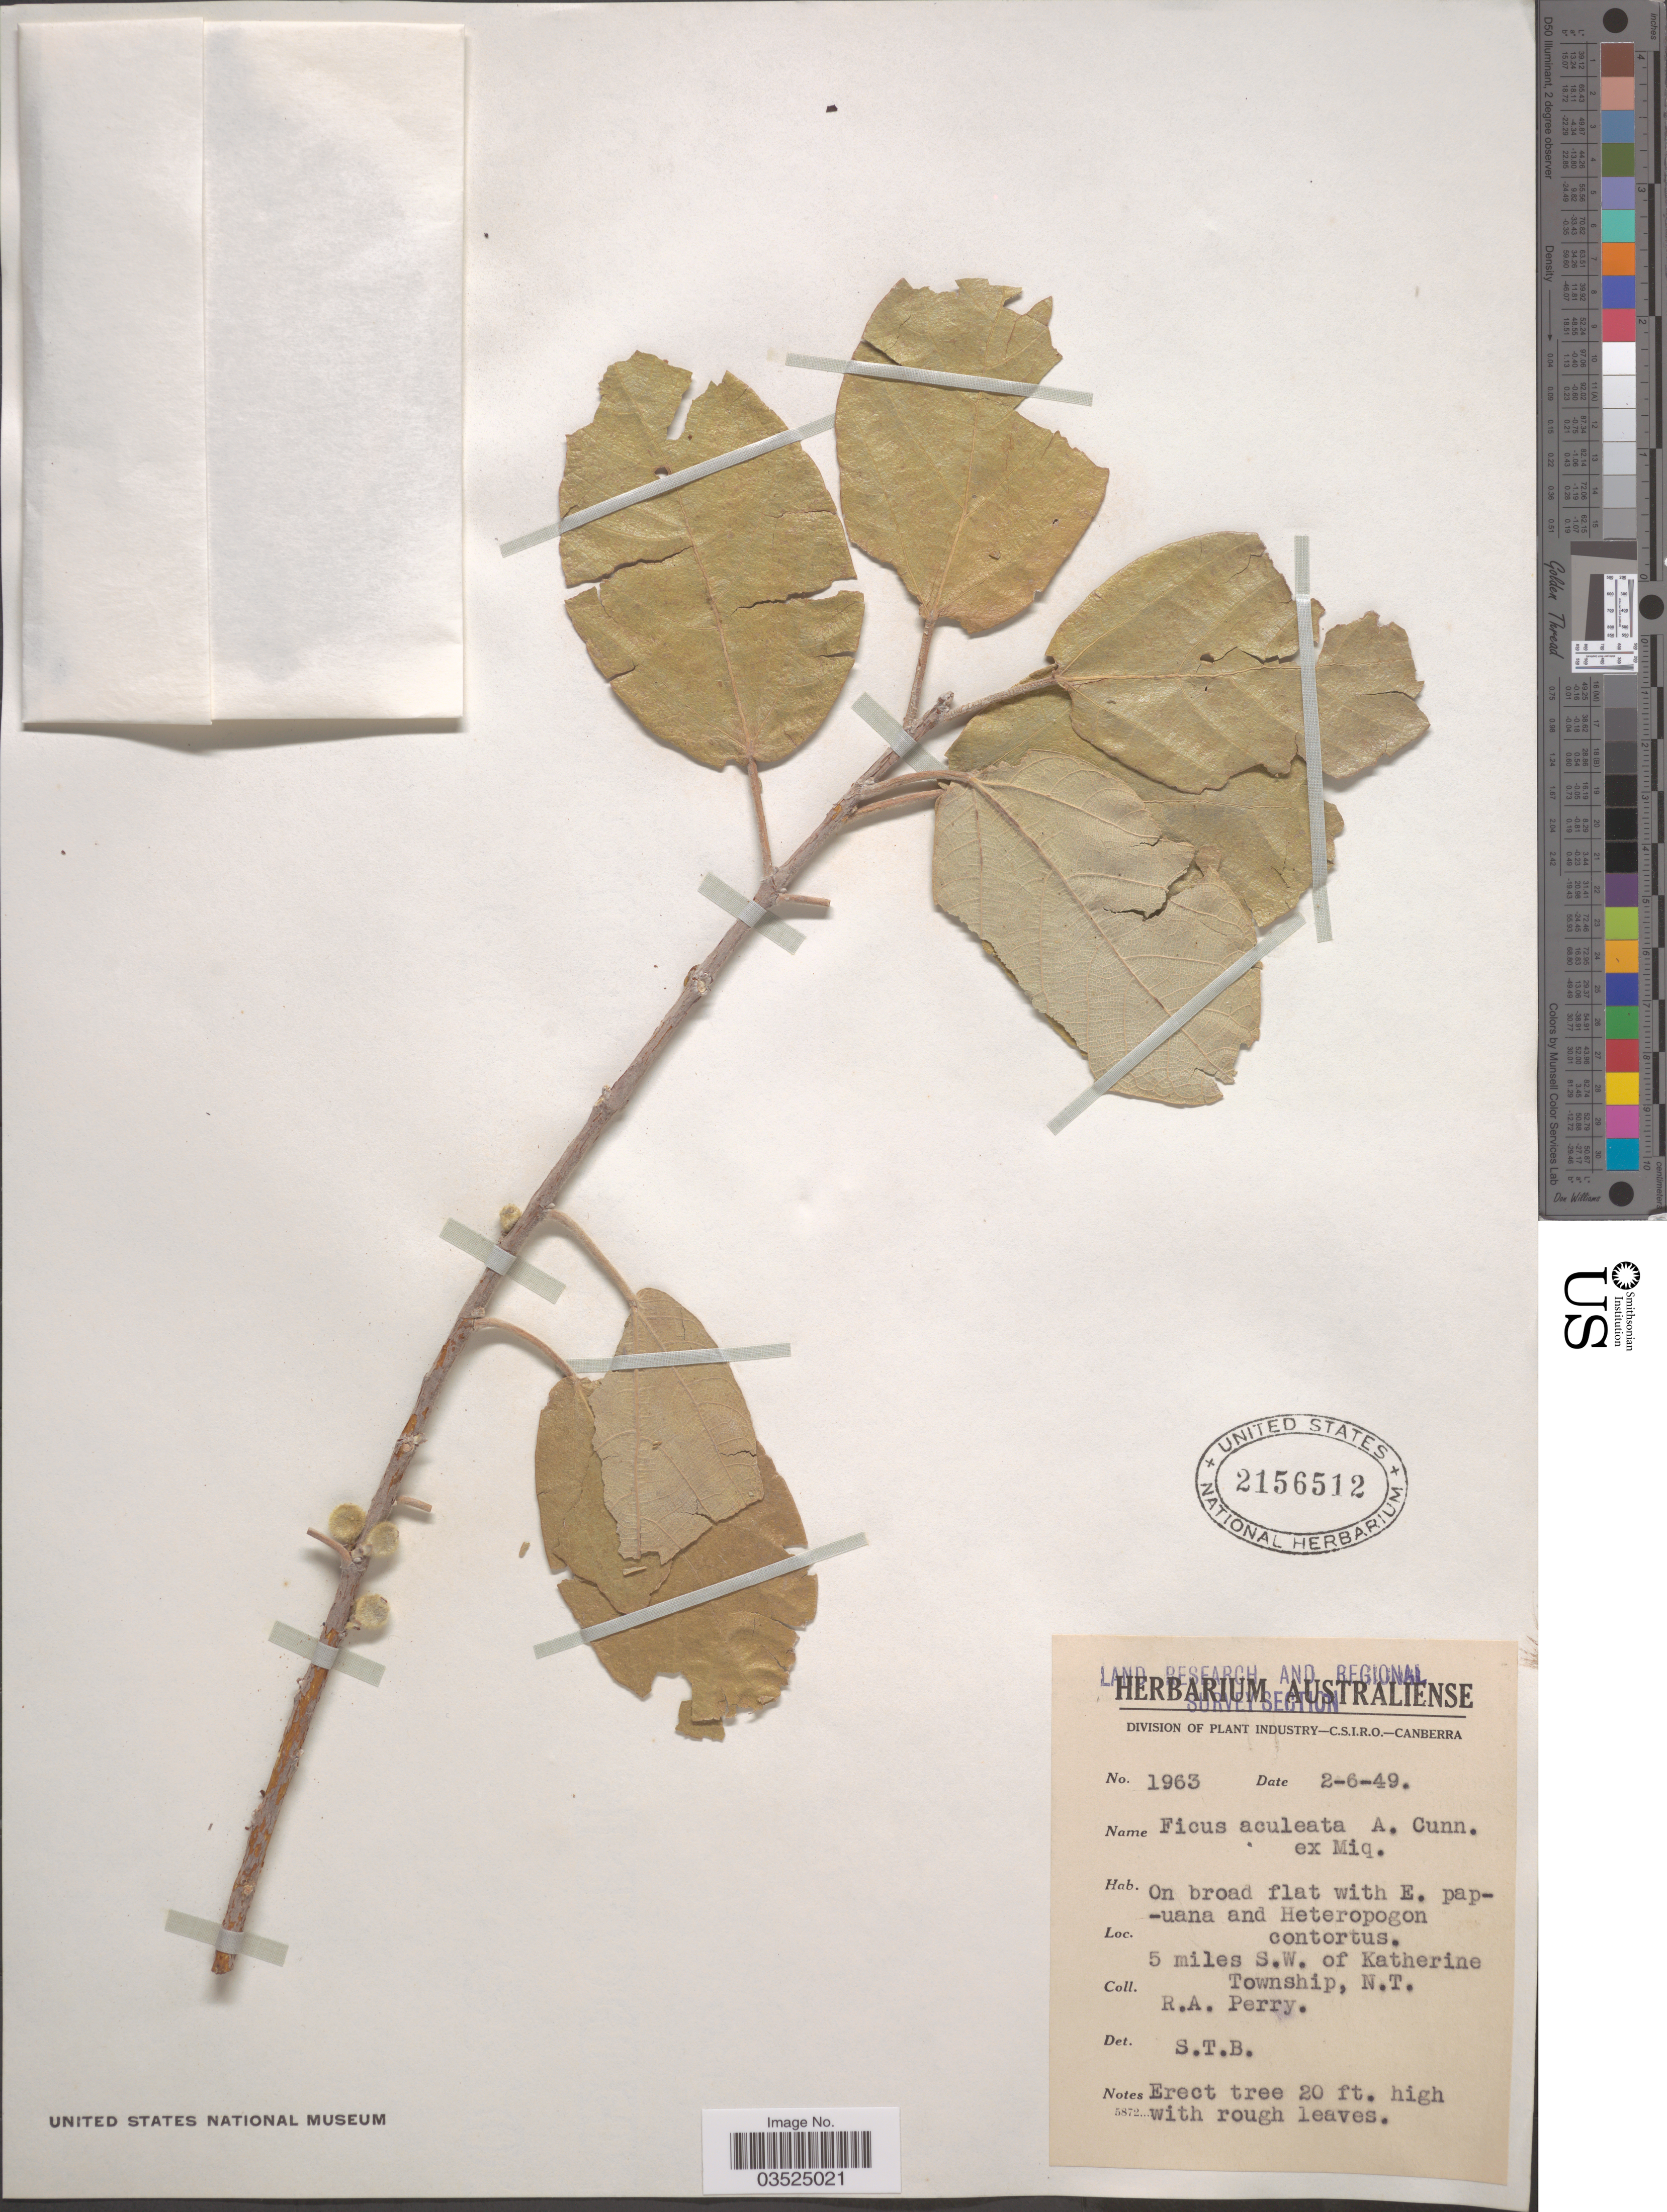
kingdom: Plantae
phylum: Tracheophyta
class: Magnoliopsida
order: Rosales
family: Moraceae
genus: Ficus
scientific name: Ficus aculeata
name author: A. Cunn. ex Miq.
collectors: Perry, R. A.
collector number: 1963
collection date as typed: Transcribed d/m/y: 2/6/49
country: Australia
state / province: Northern Territory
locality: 5 miles S.W. of Katherine Township, N.T.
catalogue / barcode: US 2156512